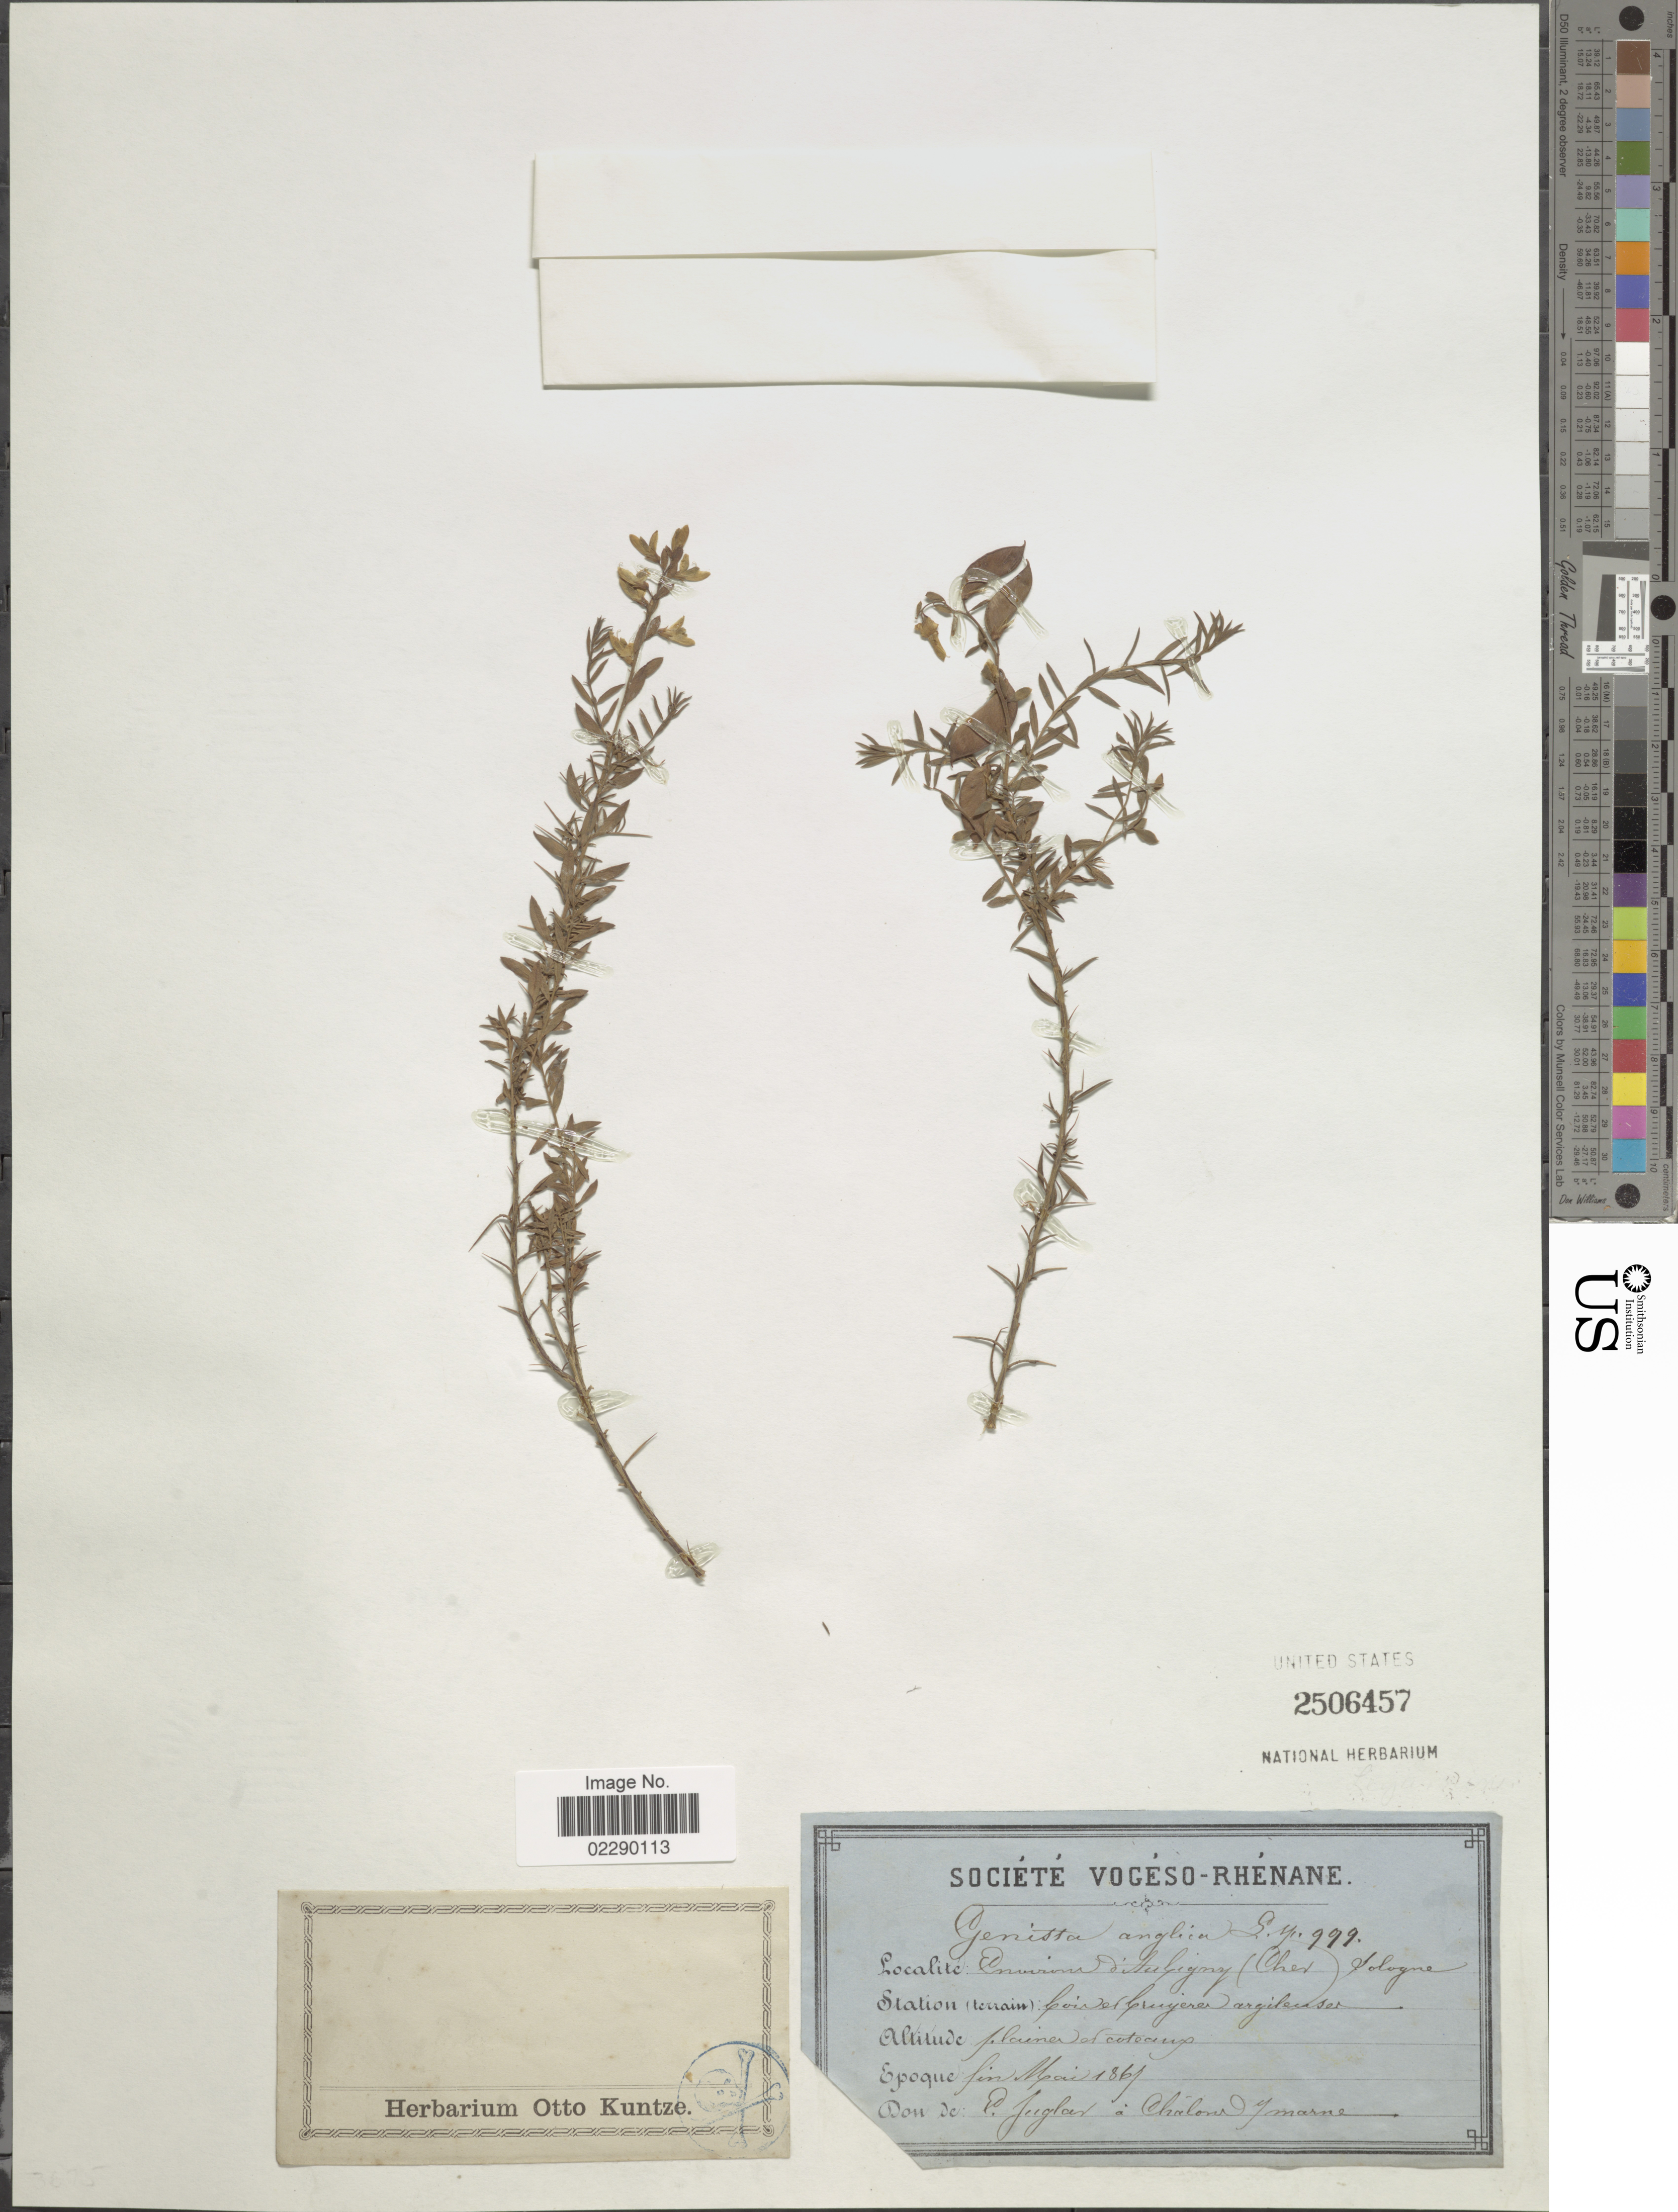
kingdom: Plantae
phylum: Tracheophyta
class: Magnoliopsida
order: Fabales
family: Fabaceae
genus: Genista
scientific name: Genista anglica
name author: L.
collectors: C.E.O. Kuntze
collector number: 979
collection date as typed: May 1861??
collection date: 1867-05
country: France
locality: Environ d'Aubigny (Cher) Bologne [interpreted]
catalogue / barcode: US 2506457